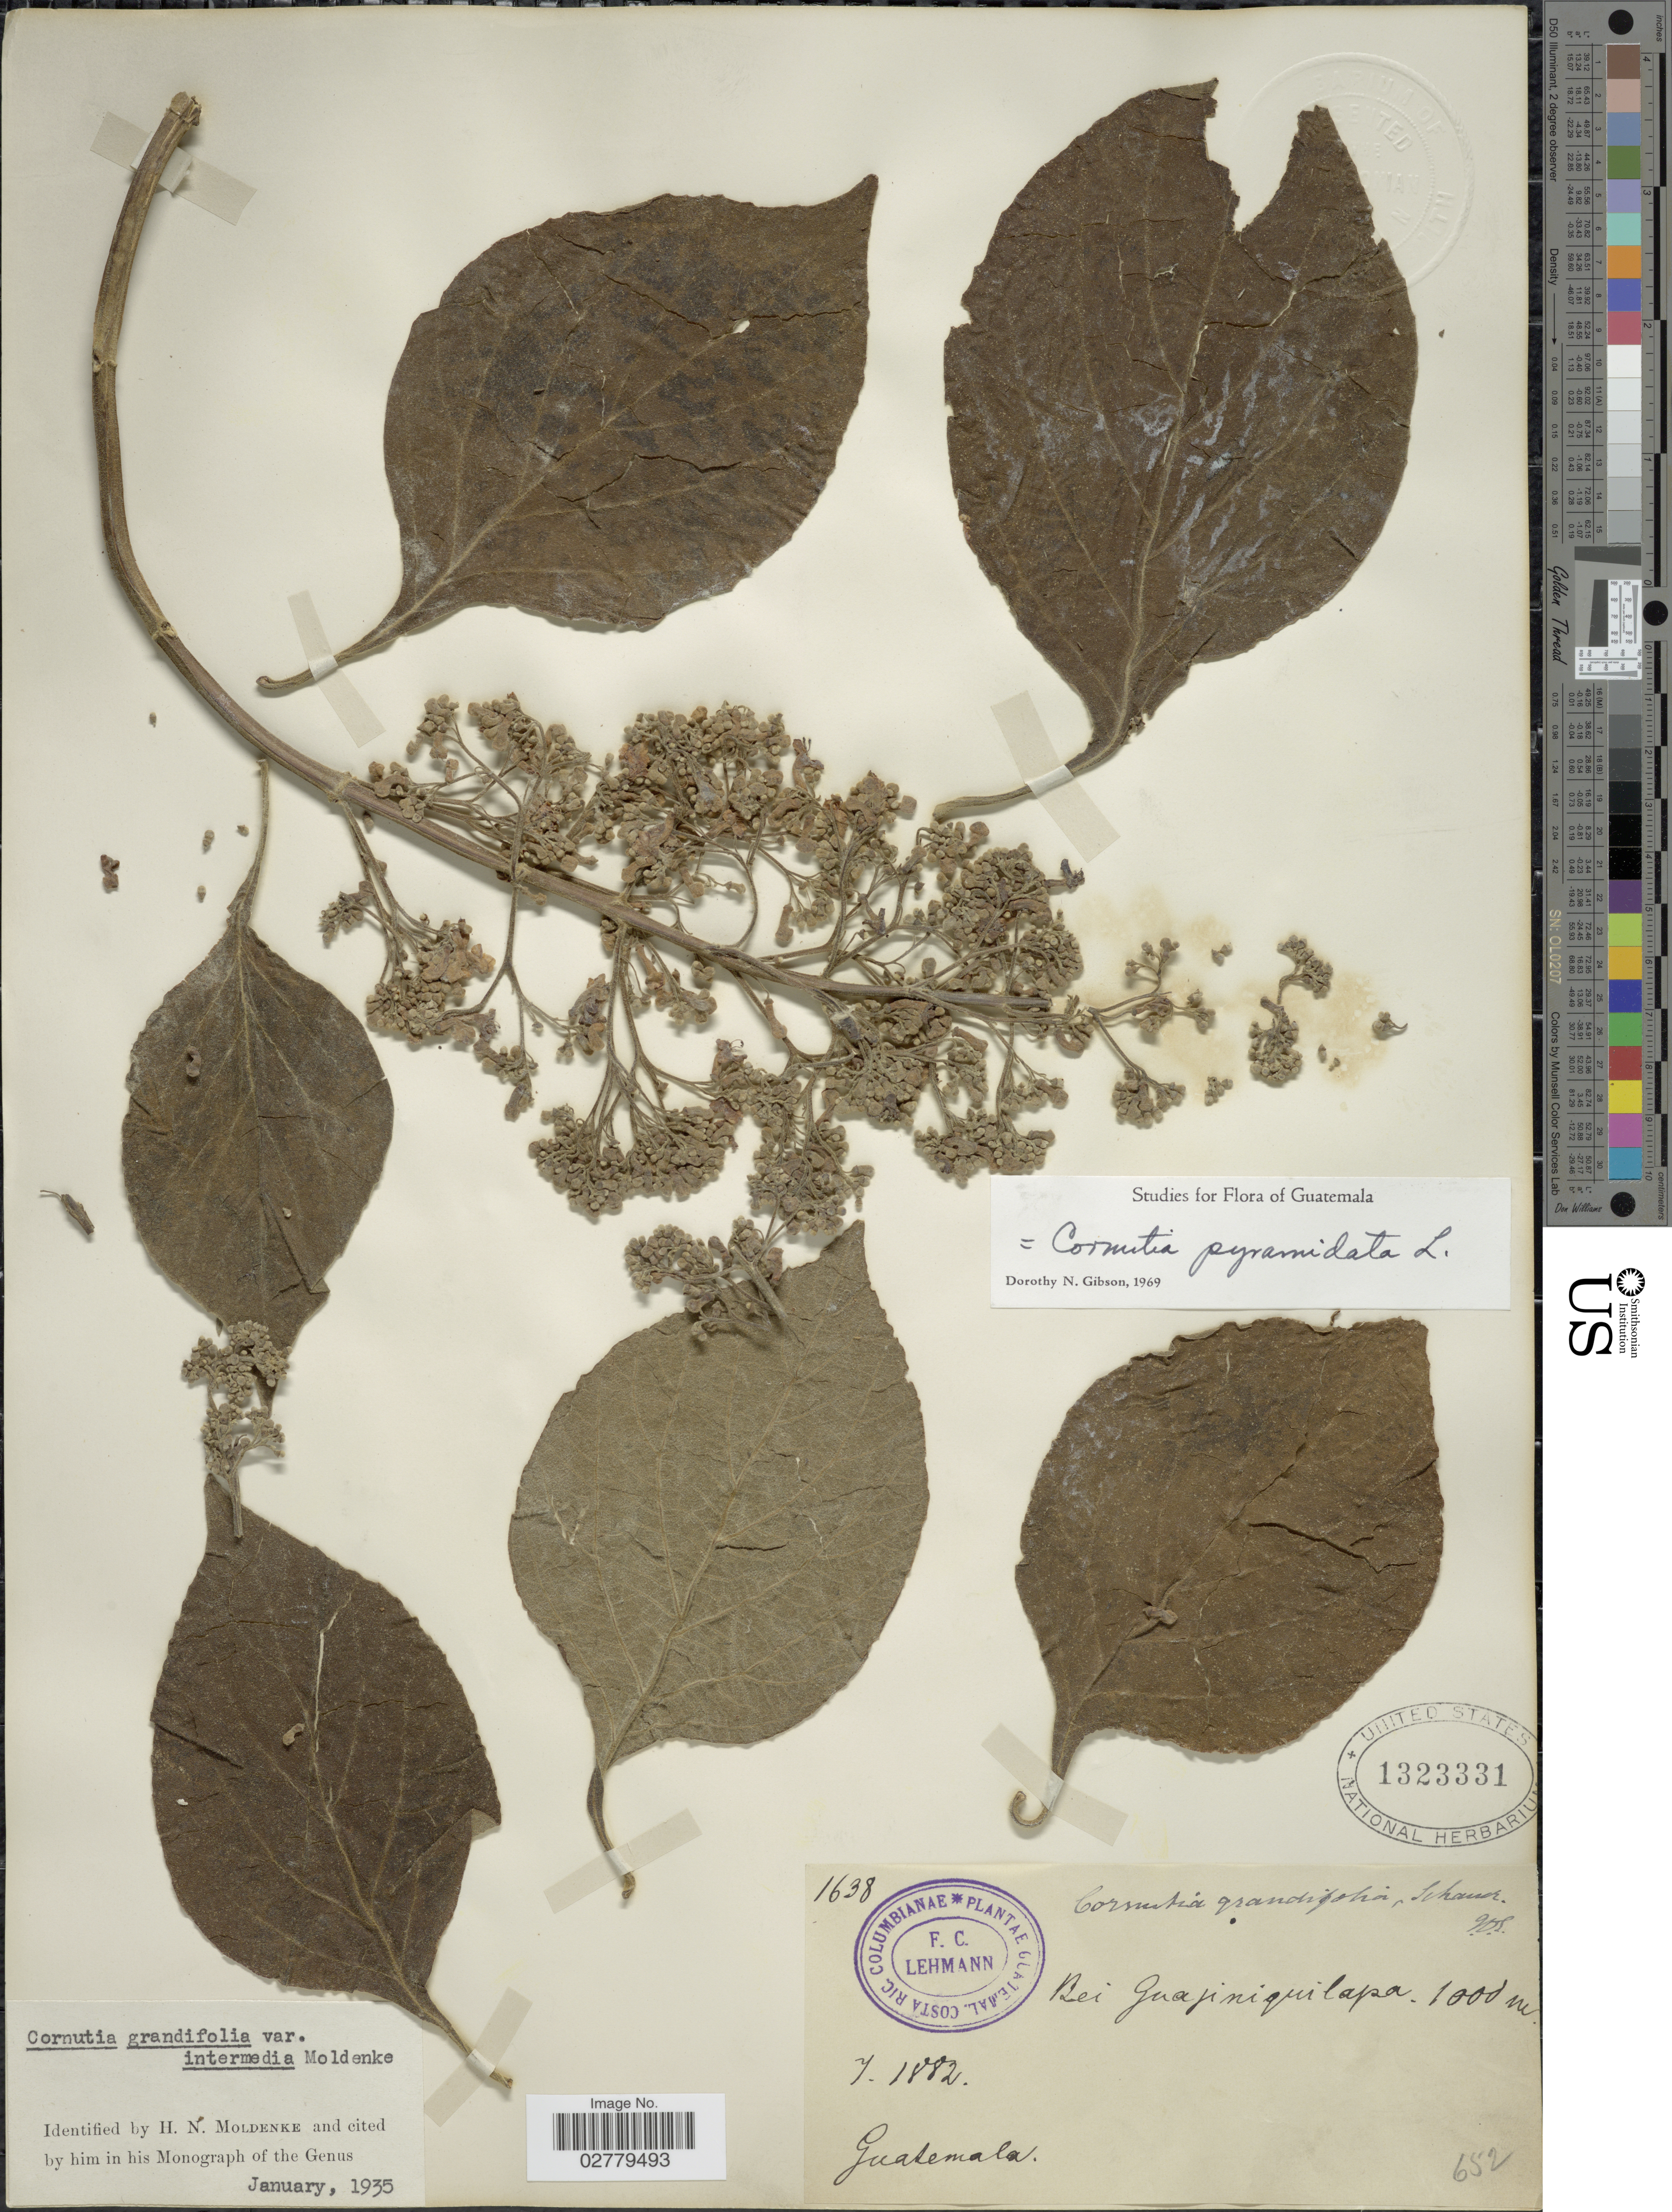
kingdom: Plantae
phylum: Tracheophyta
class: Magnoliopsida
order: Lamiales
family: Lamiaceae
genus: Cornutia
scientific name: Cornutia grandifolia var. intermedia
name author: Moldenke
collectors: F. C. Lehmann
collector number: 1638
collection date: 1882-07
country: Guatemala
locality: Bei Guajiniquilapa.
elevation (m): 1000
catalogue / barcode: US 1323331